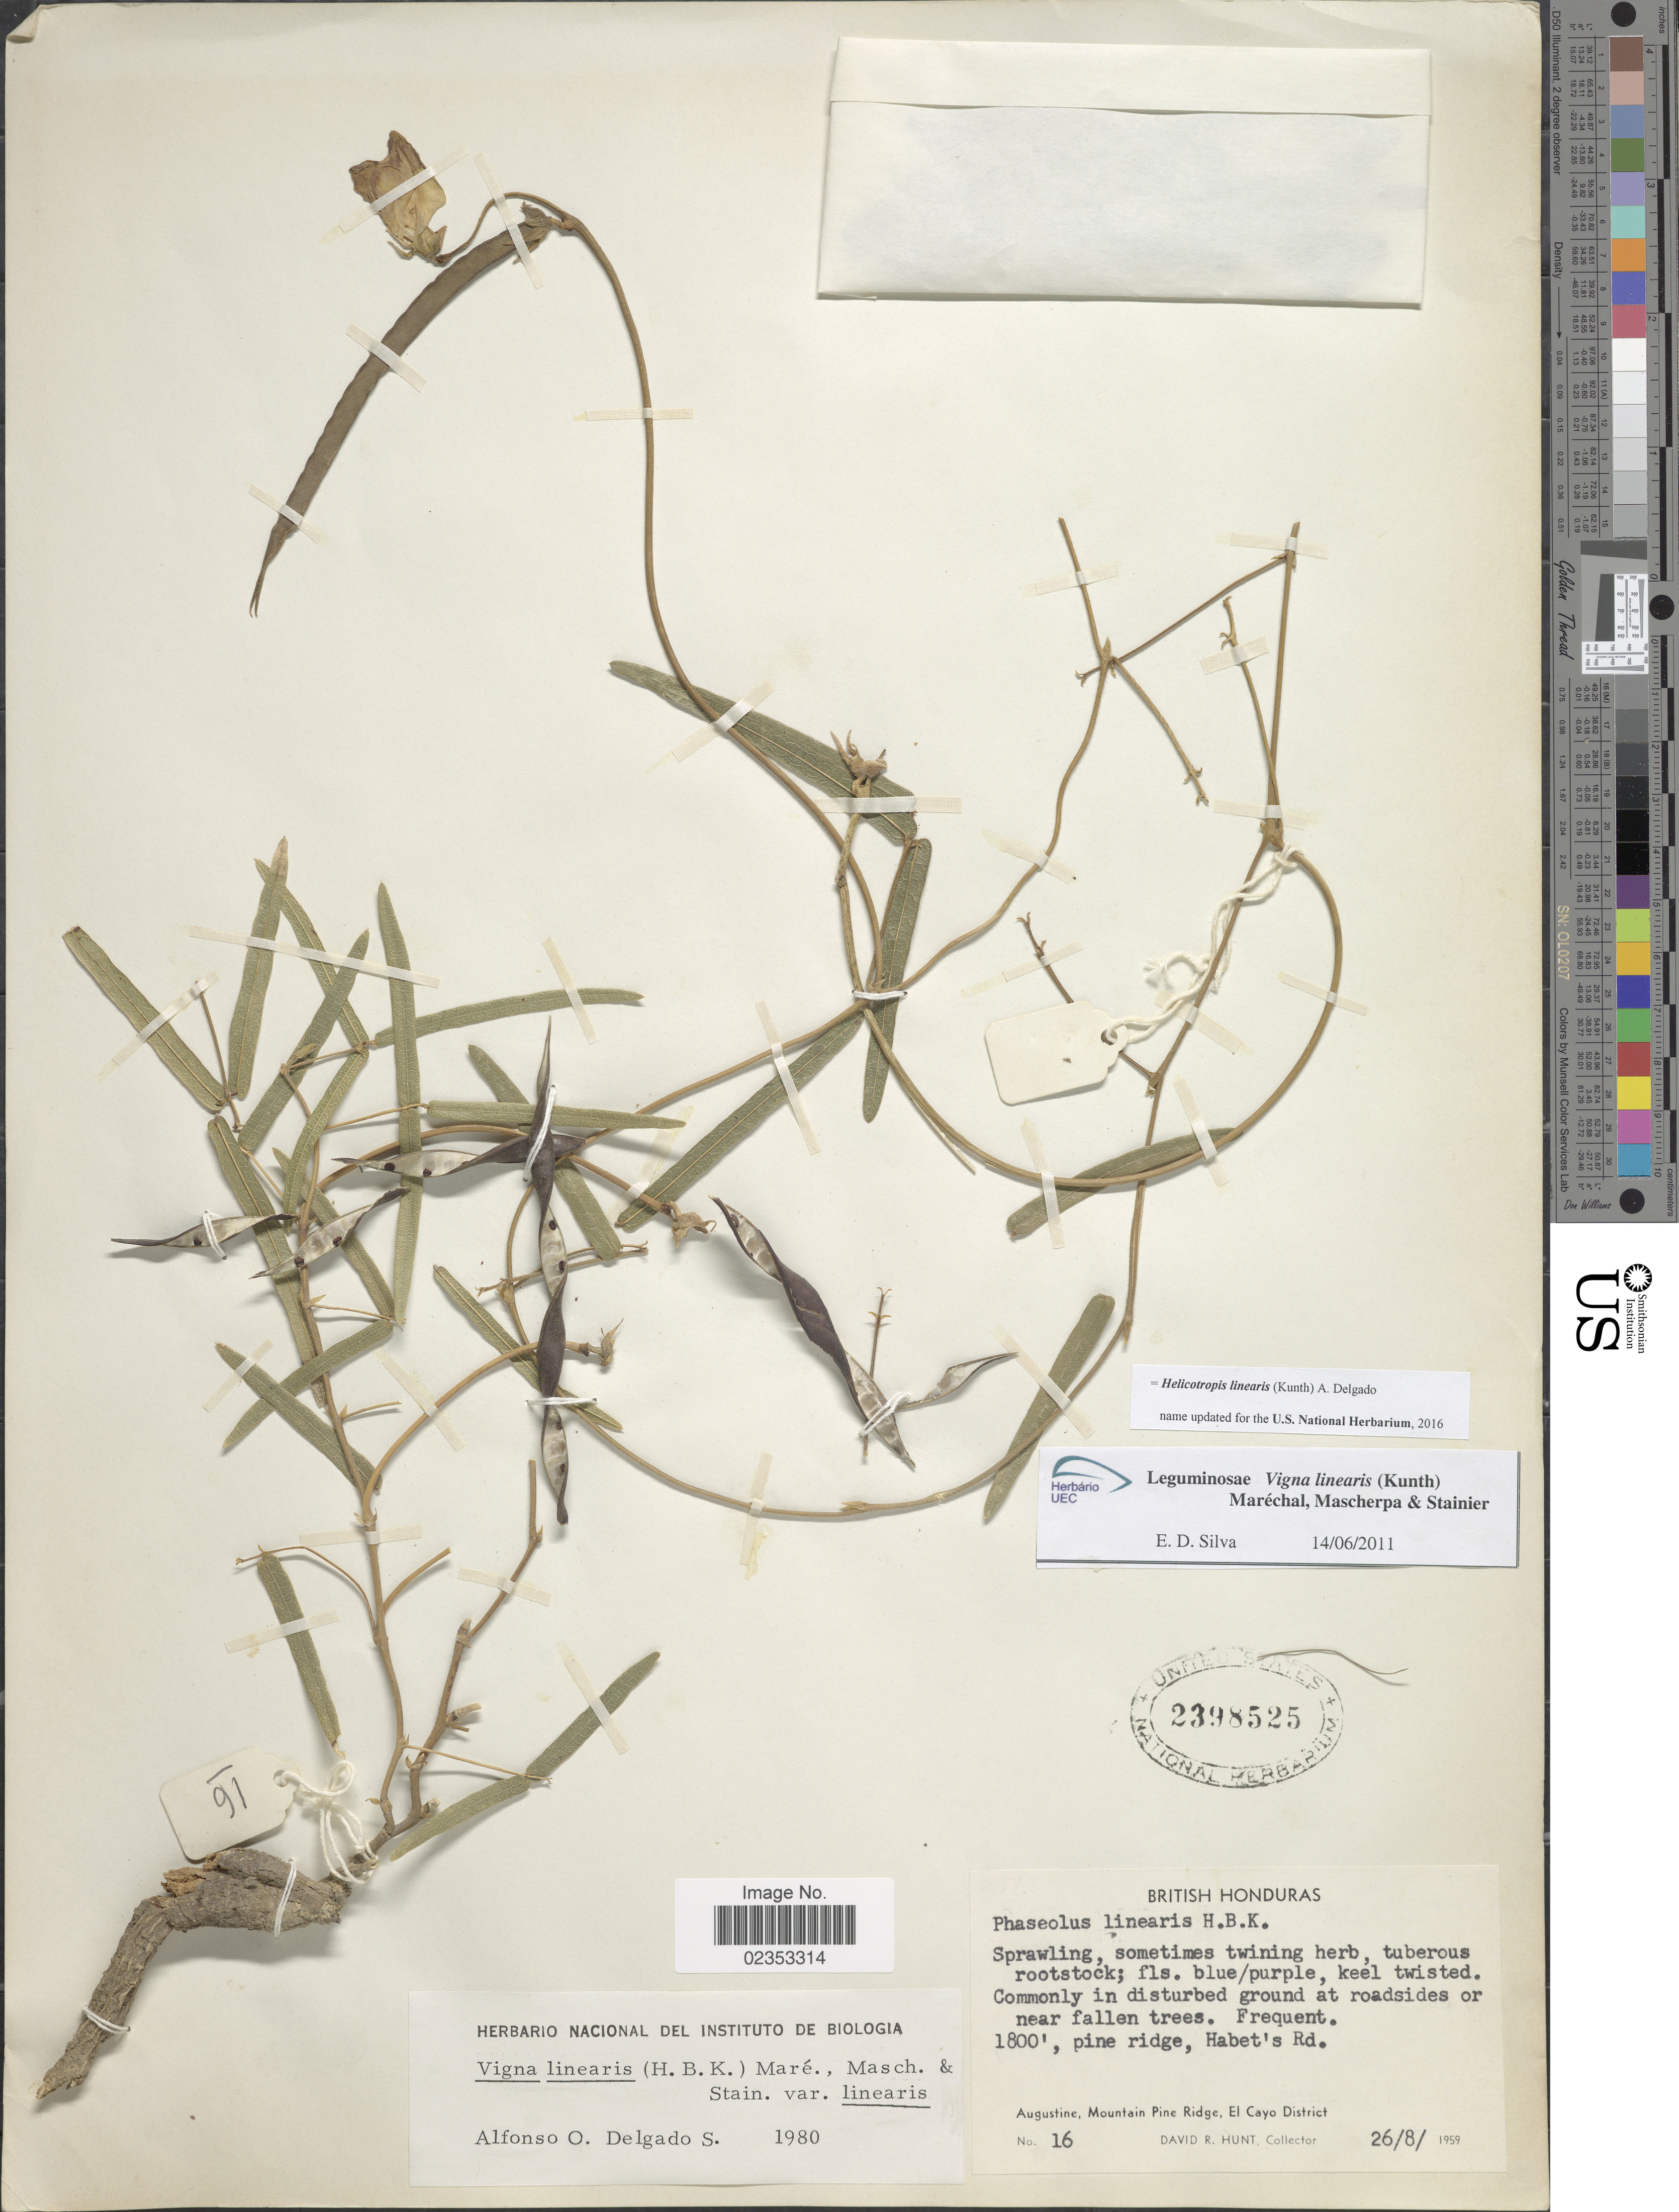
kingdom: Plantae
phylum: Tracheophyta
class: Magnoliopsida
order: Fabales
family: Fabaceae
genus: Helicotropis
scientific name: Helicotropis linearis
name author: (Kunth) A. Delgado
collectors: D. R. Hunt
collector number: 16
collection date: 1959-08-26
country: Belize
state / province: Cayo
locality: British Honduras. At roadsides or near fallen trees. Augustine, Mountain Pine Ridge, El Cayo District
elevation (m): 549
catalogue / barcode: US 2398525